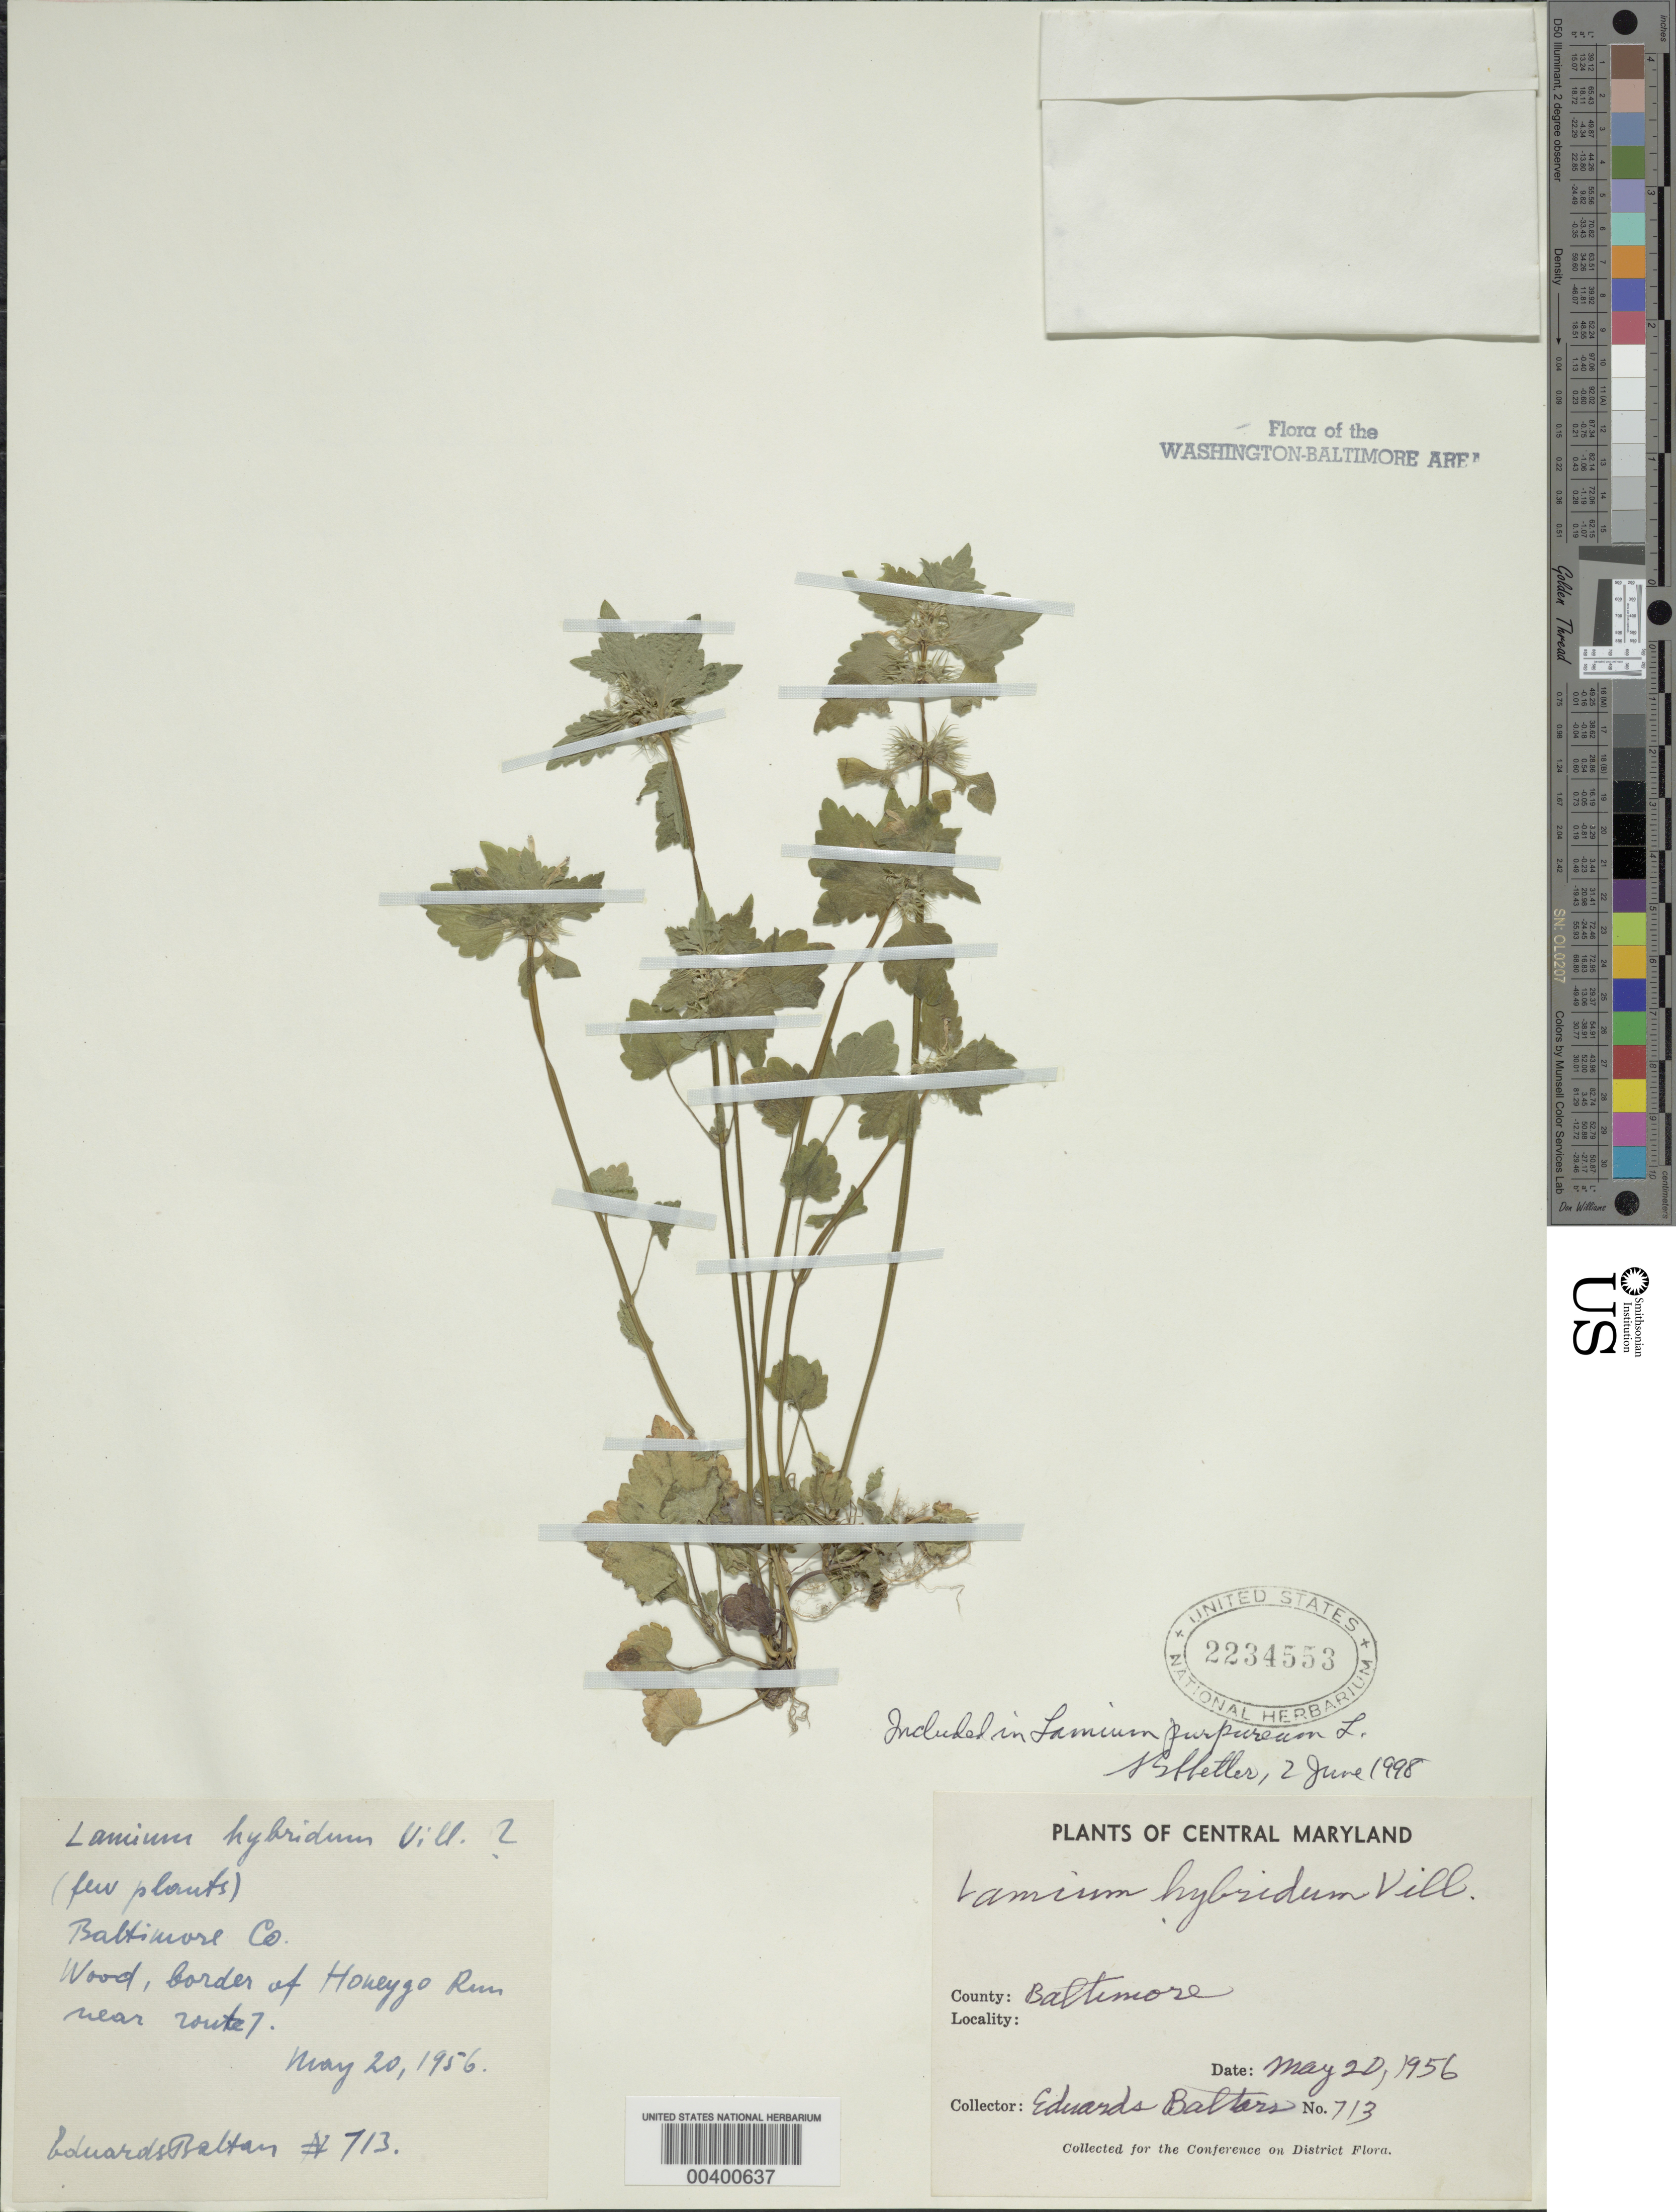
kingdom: Plantae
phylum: Tracheophyta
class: Magnoliopsida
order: Lamiales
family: Lamiaceae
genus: Lamium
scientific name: Lamium purpureum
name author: L.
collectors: E. Baltars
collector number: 713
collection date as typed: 20 May 1956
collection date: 1956-05-20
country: United States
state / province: Maryland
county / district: Baltimore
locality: Honeygo Run, near Route 7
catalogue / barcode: US 2234553